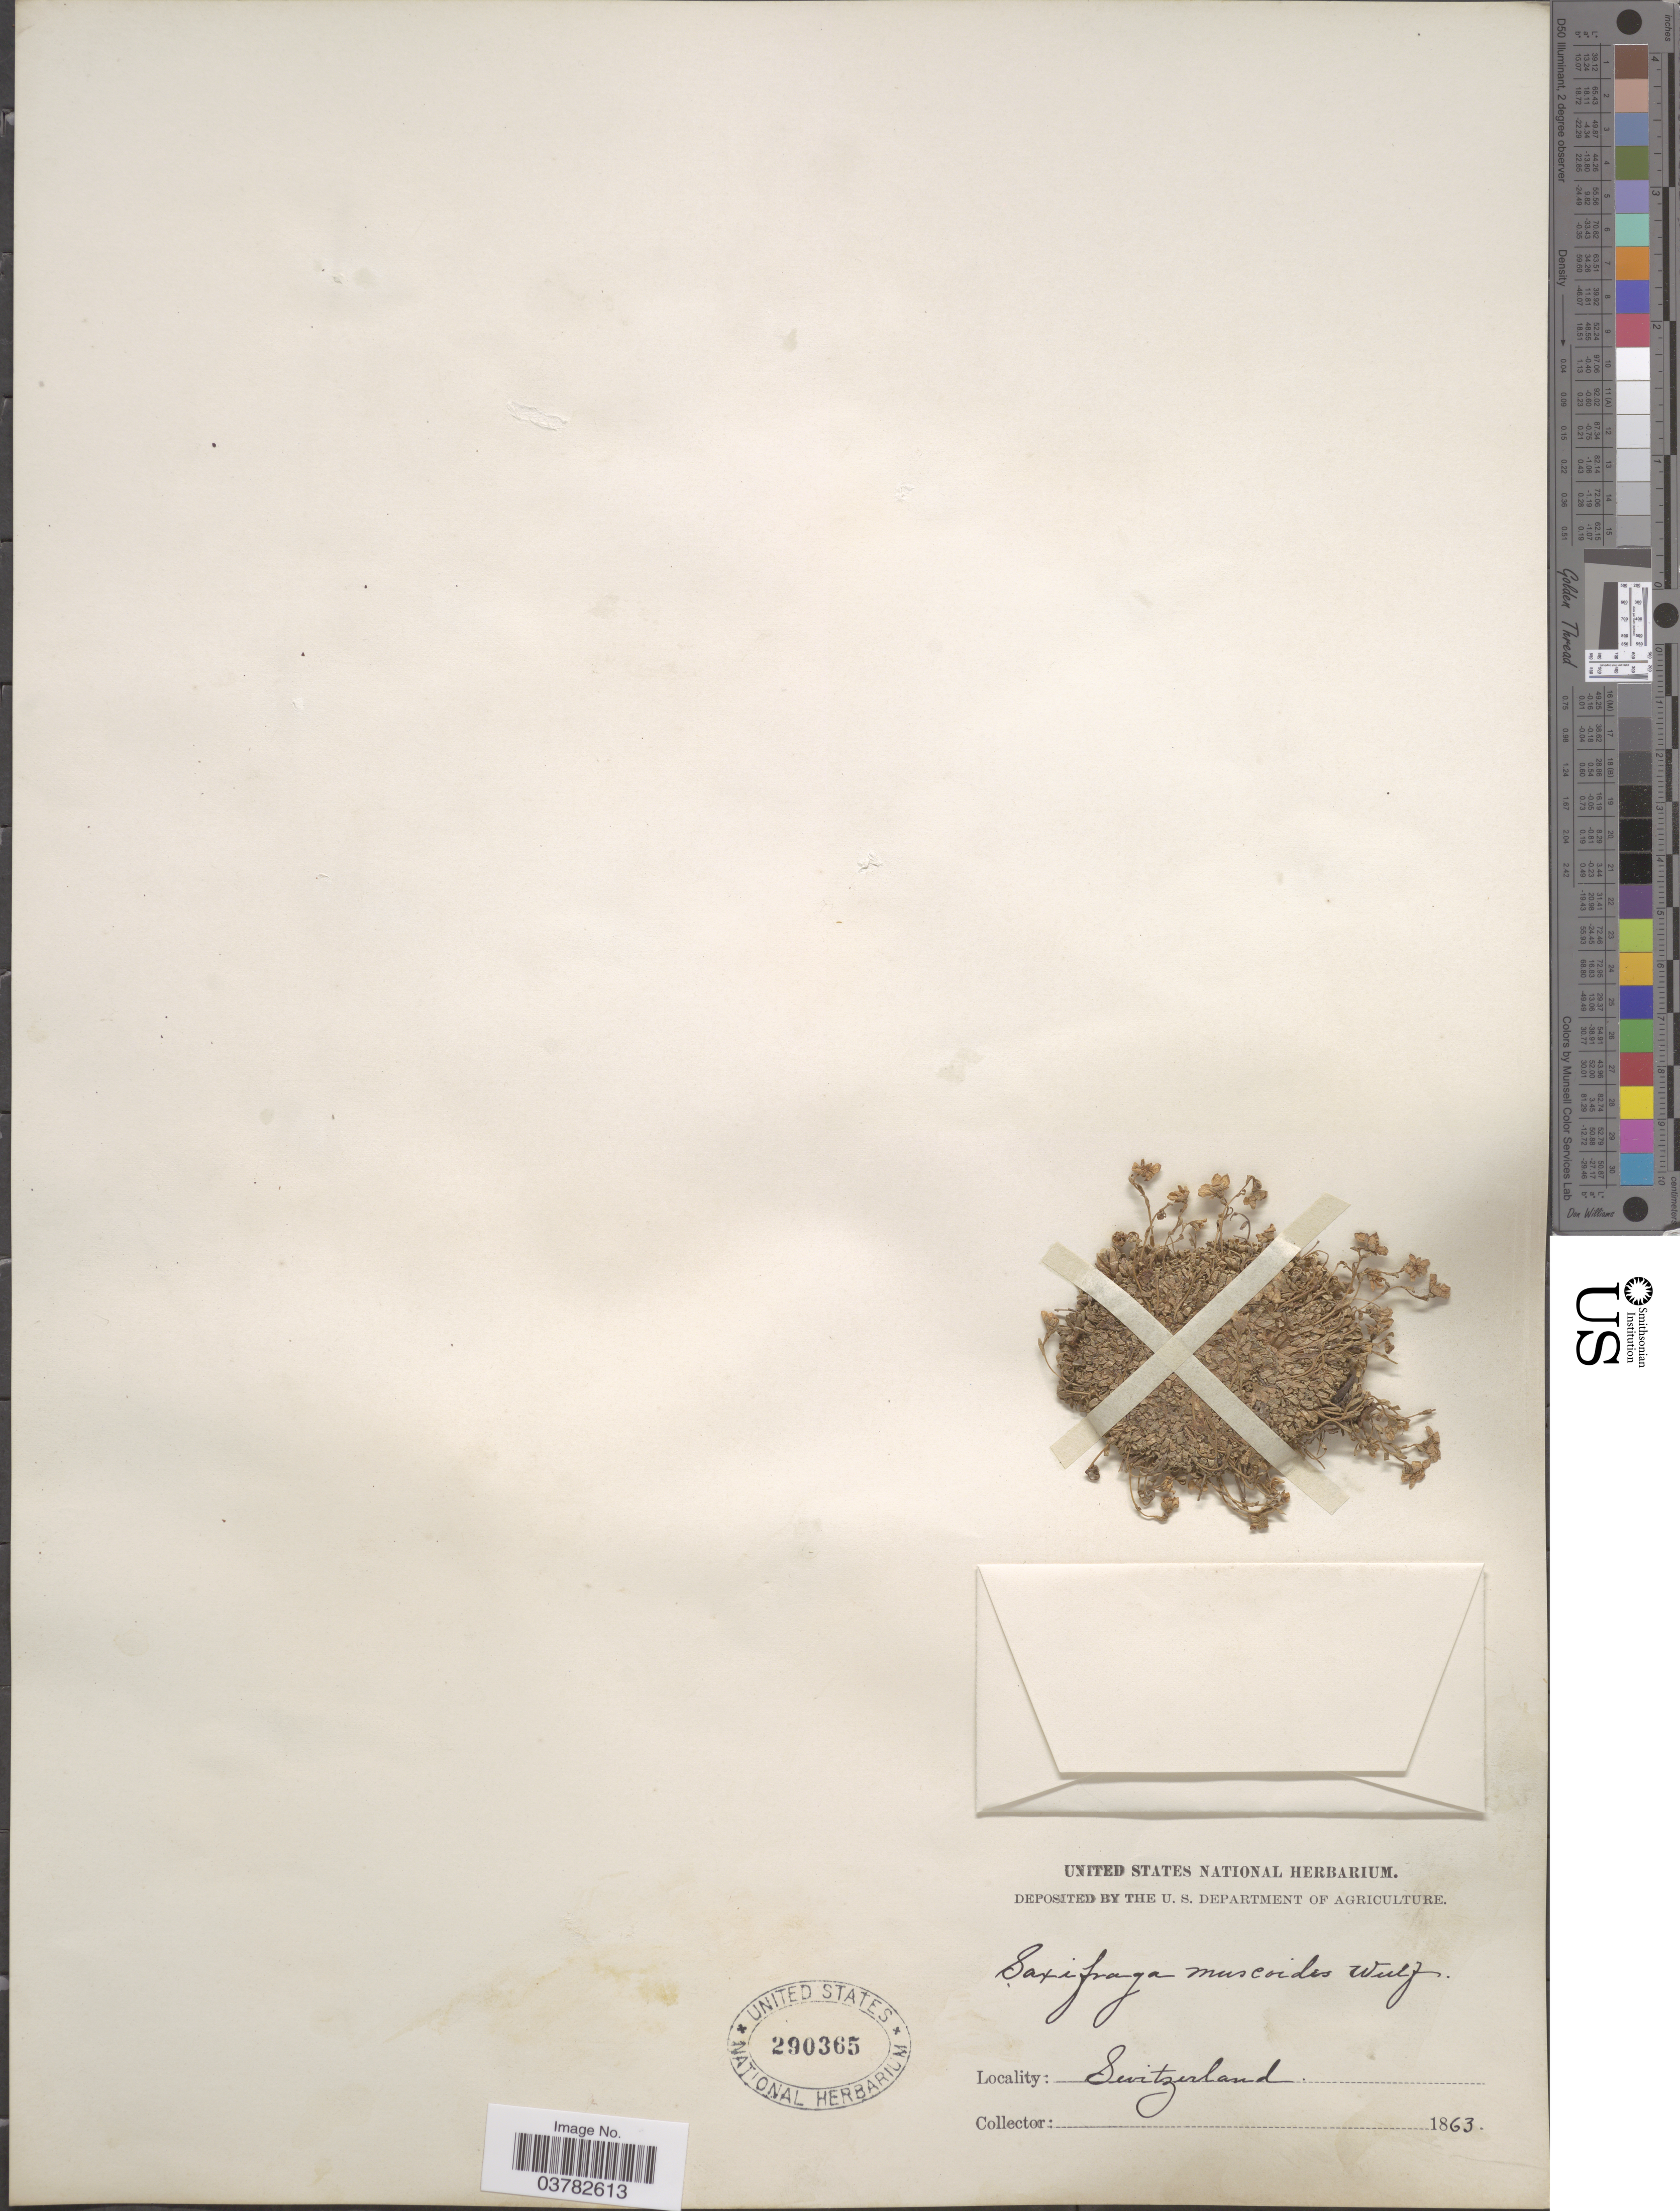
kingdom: Plantae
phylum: Tracheophyta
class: Magnoliopsida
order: Saxifragales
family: Saxifragaceae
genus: Saxifraga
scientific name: Saxifraga muscoides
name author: All.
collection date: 1863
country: Switzerland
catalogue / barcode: US 290365